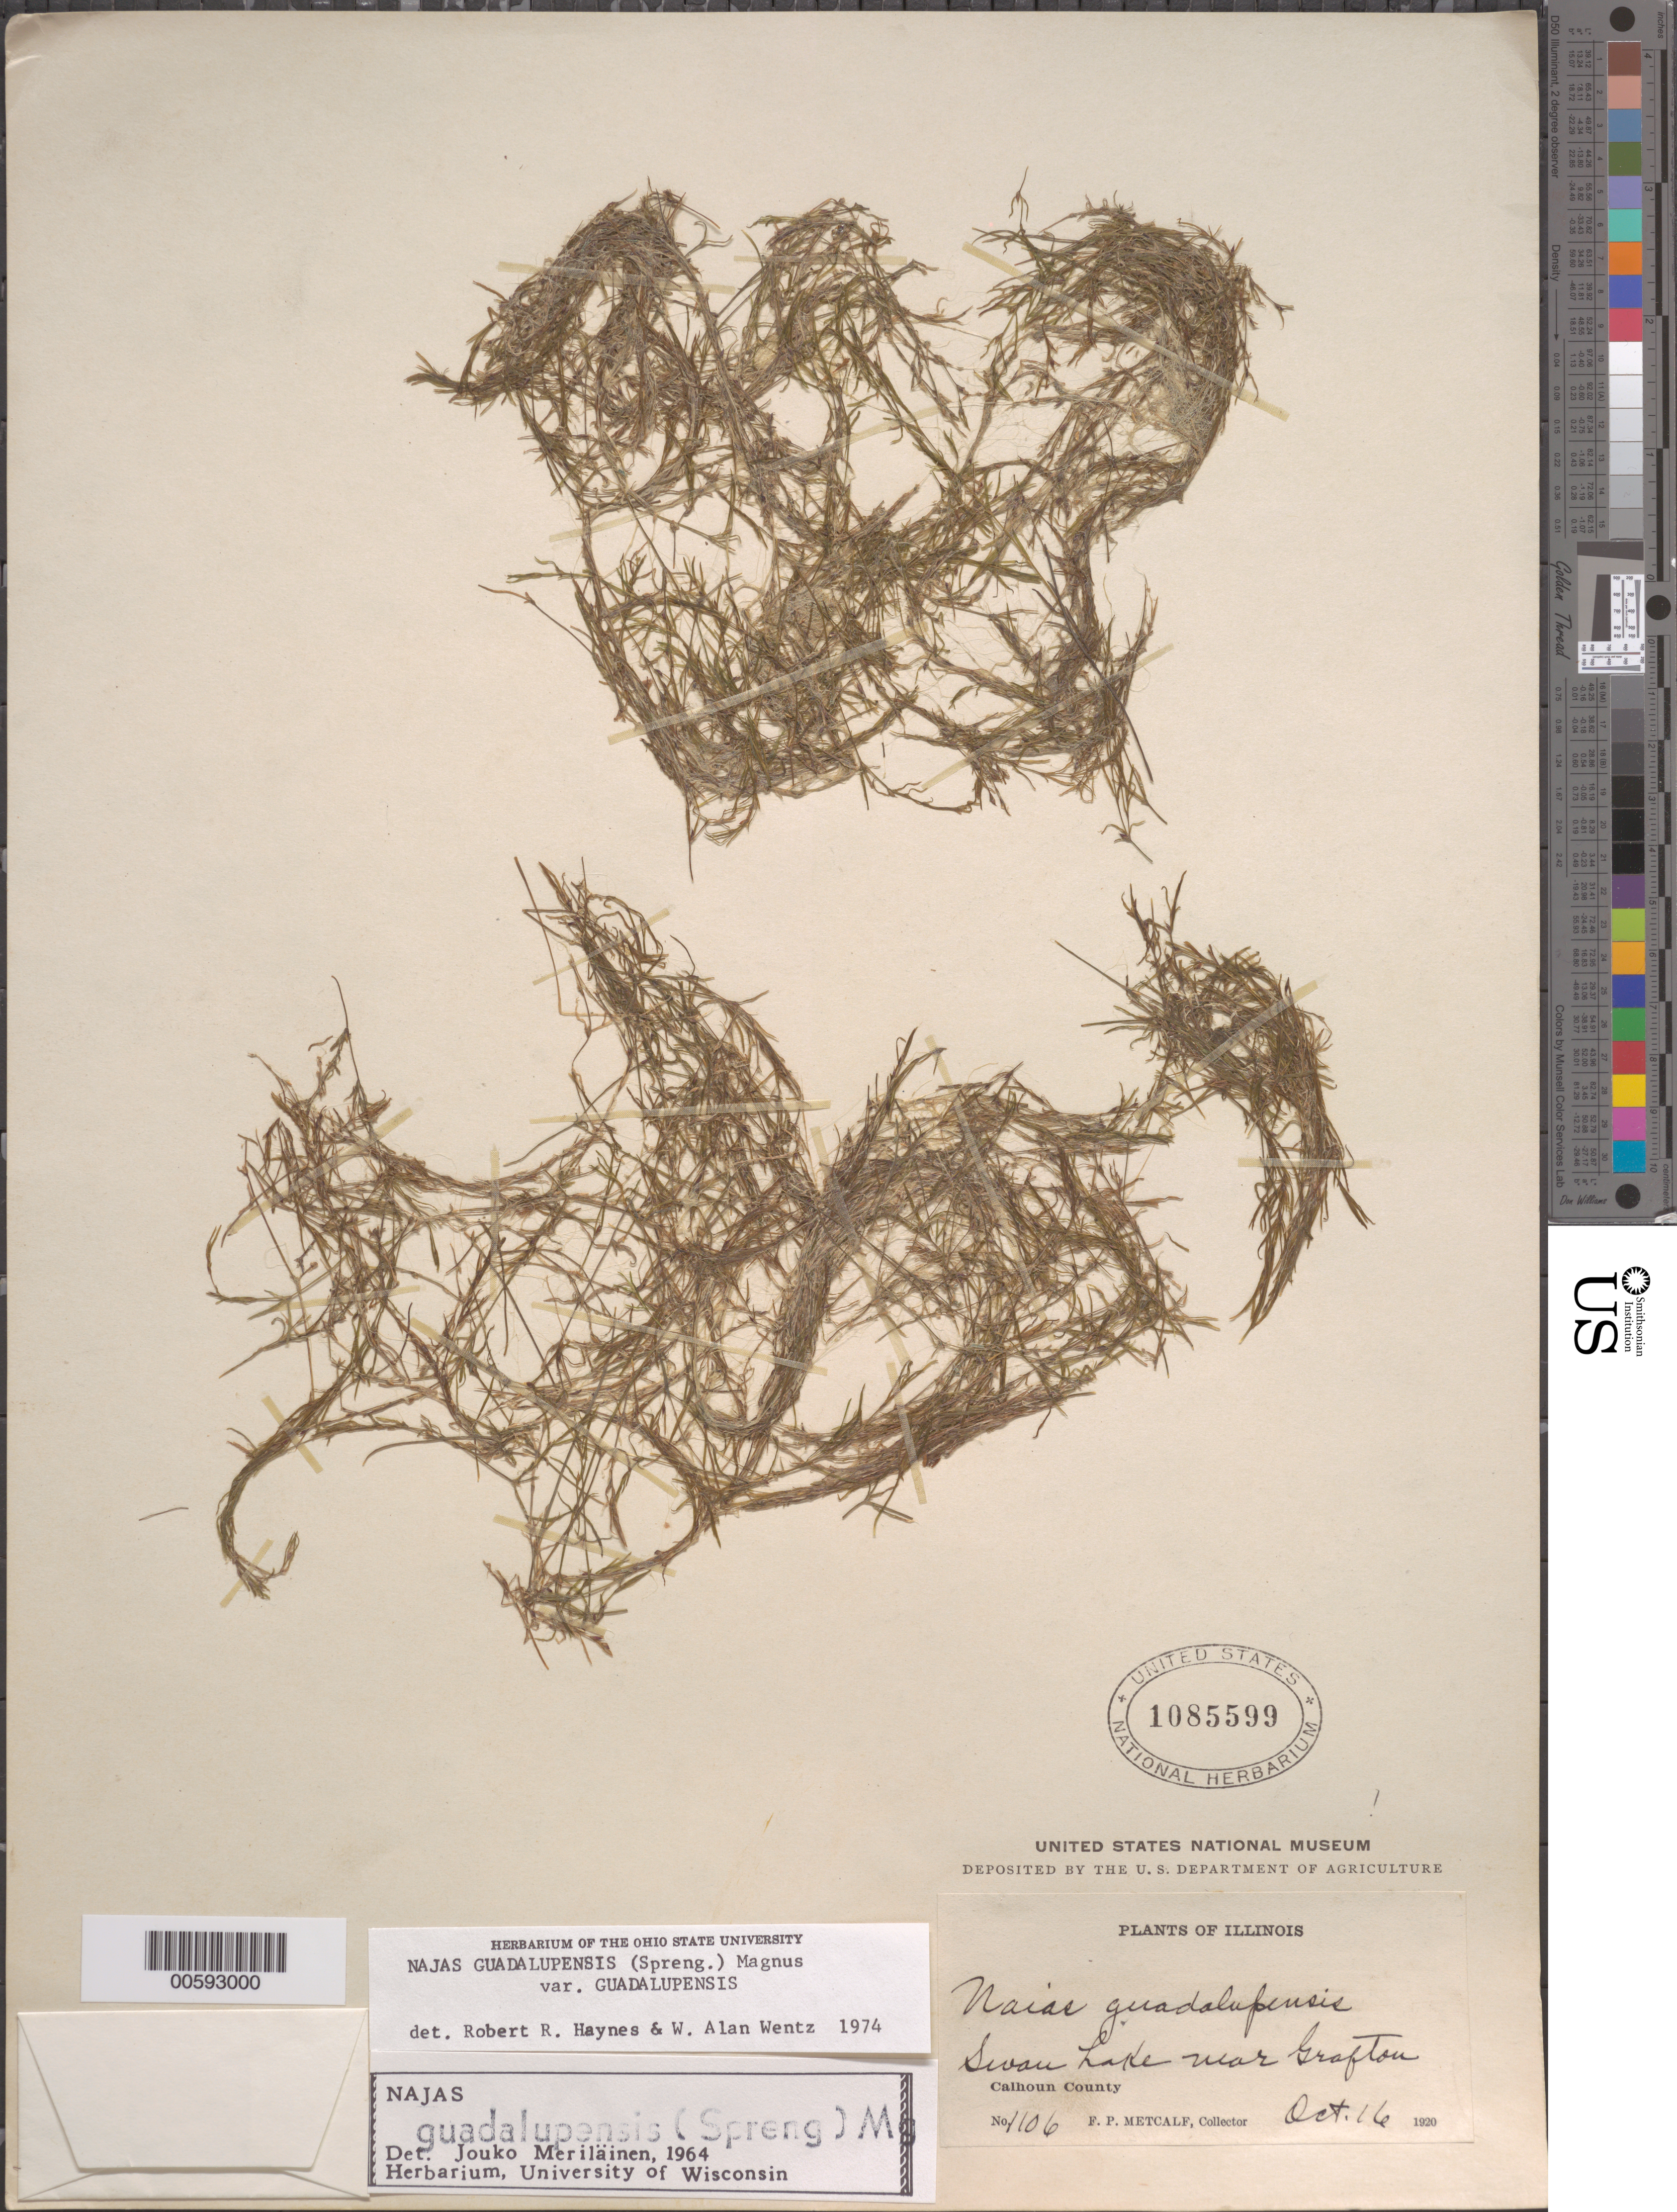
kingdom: Plantae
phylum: Tracheophyta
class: Liliopsida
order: Alismatales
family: Hydrocharitaceae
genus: Najas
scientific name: Najas guadalupensis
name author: (Spreng.) Magnus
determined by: Haynes, R. R.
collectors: F. P. Metcalf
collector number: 1106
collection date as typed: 16 Oct 1920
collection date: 1920-10-16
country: United States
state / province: Illinois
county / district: Calhoun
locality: Swan Lake near Grafton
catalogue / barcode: US 1085599